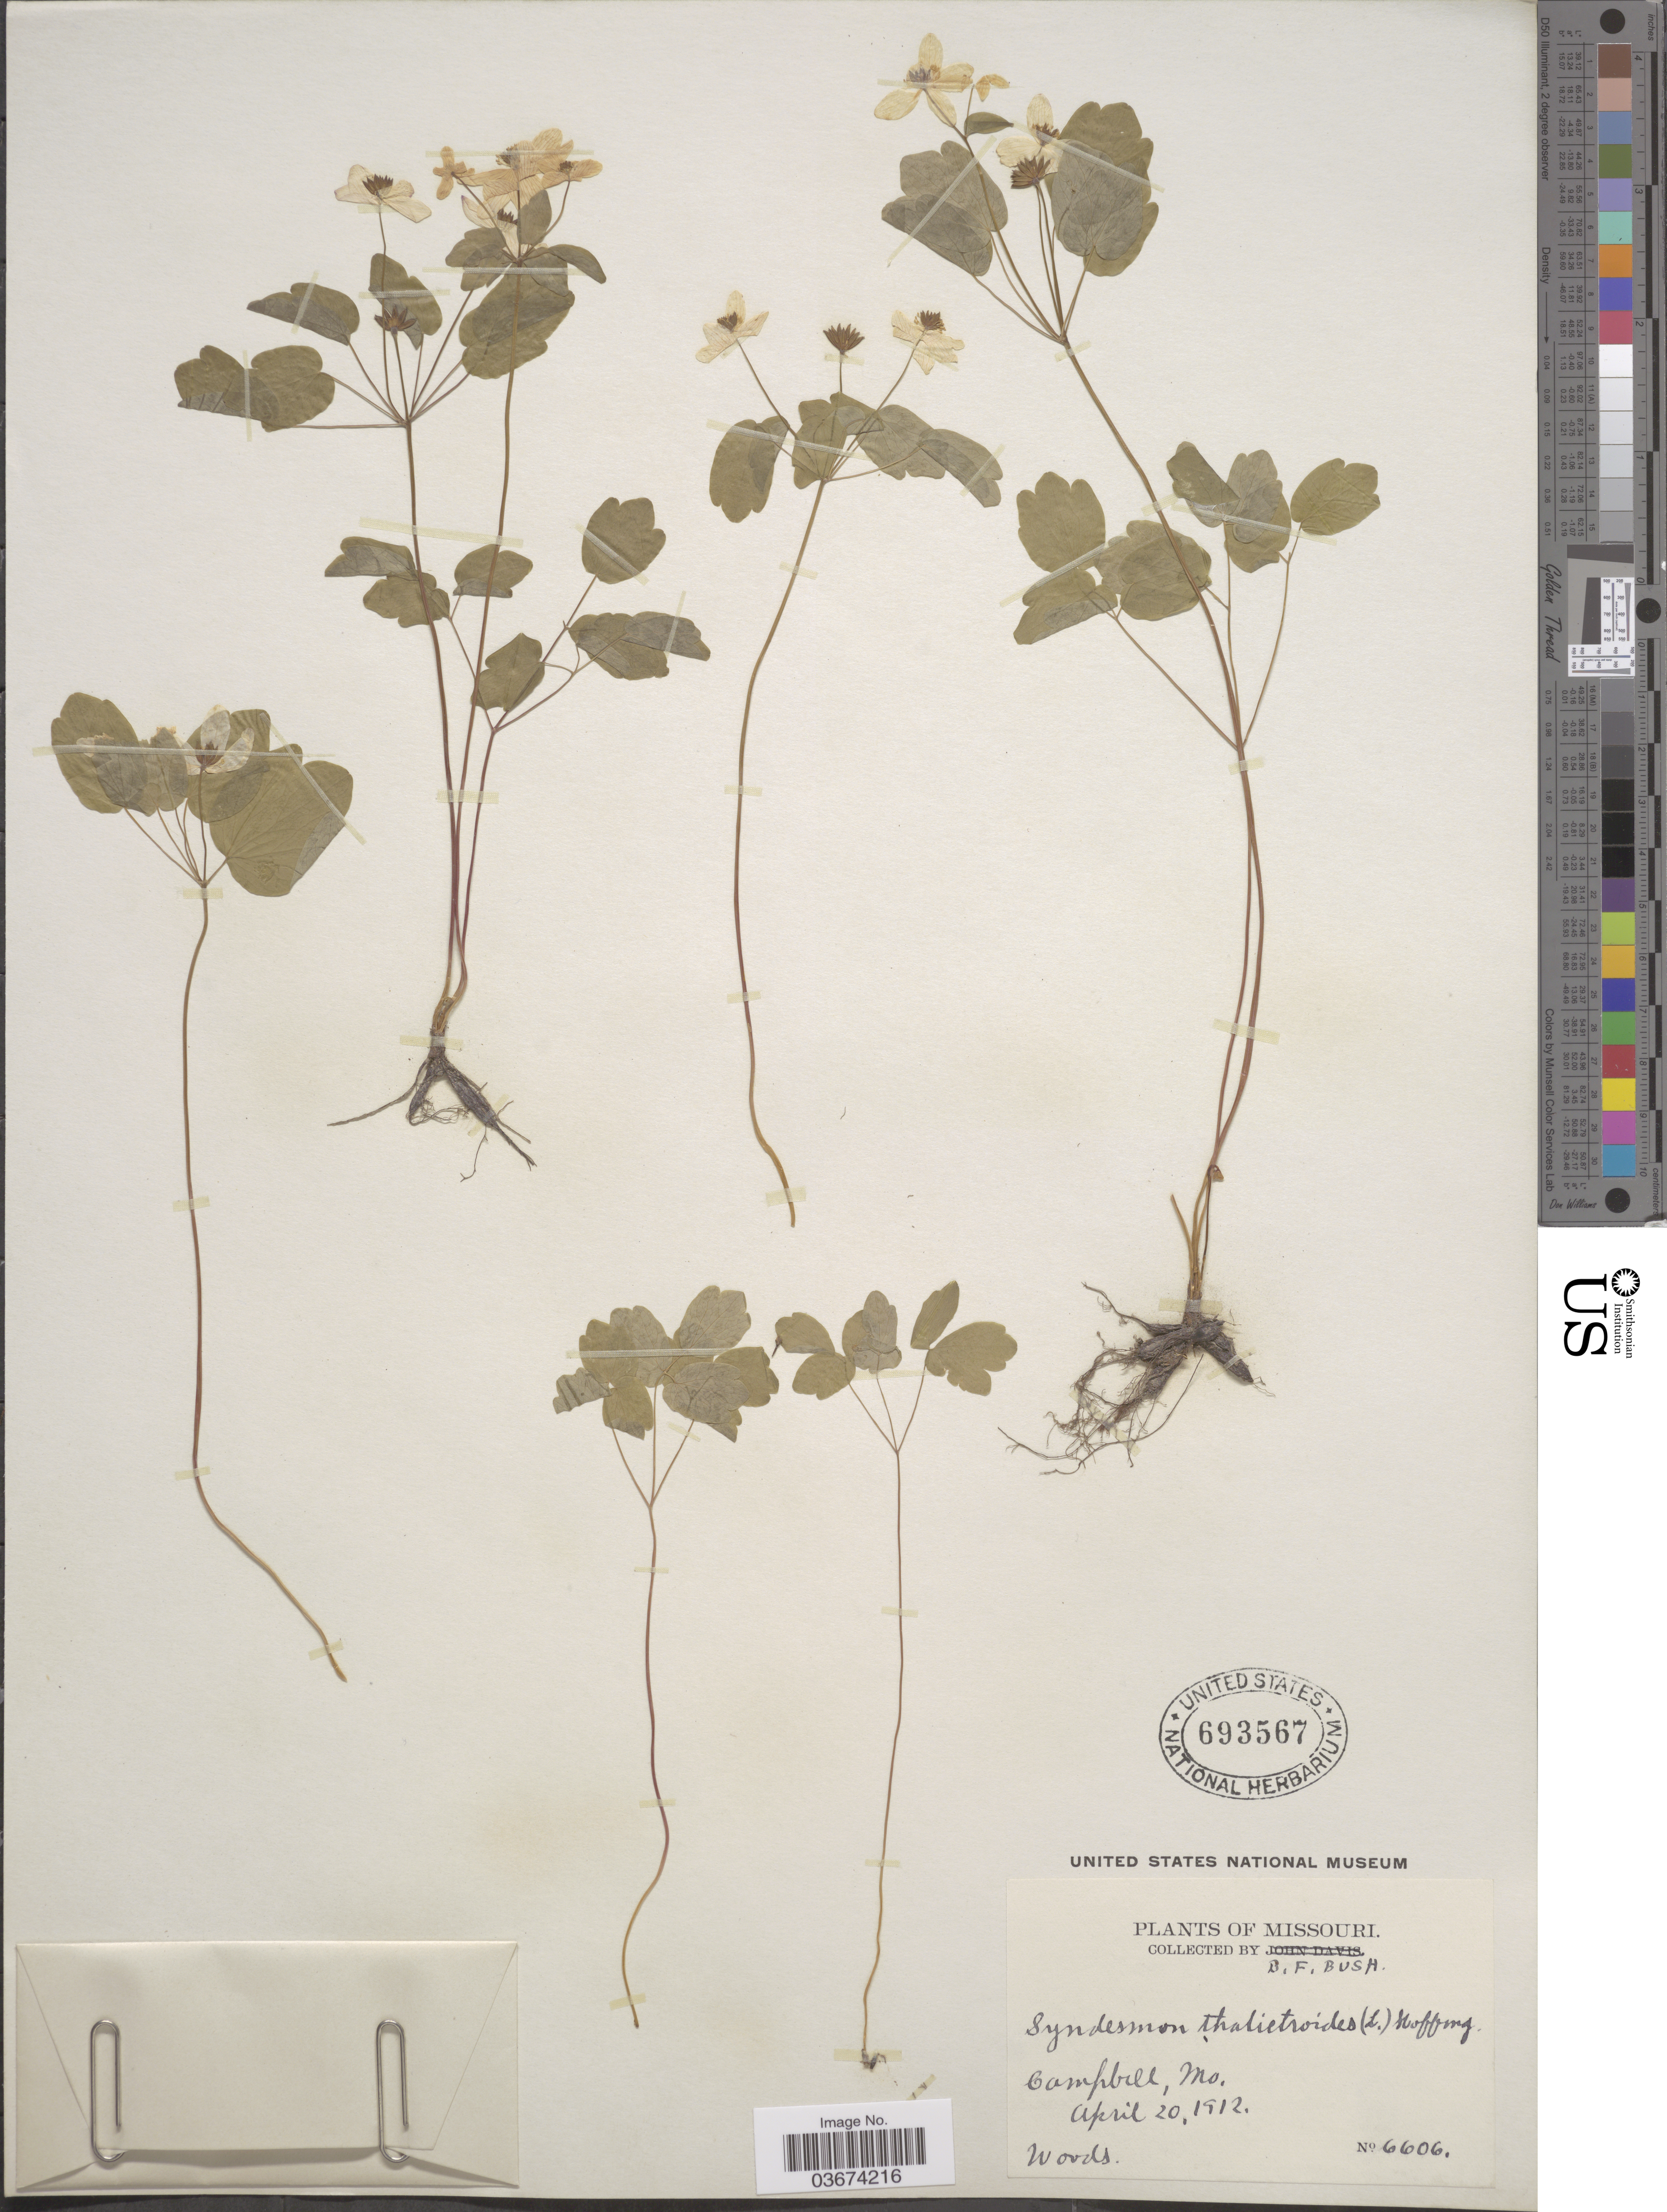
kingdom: Plantae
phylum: Tracheophyta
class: Magnoliopsida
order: Ranunculales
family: Ranunculaceae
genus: Thalictrum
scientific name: Thalictrum thalictroides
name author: (L.) A.J. Eames & B. Boivin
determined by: Strong, M. T., (US), Smithsonian Institution - National Museum of Natural History (UNITED STATES)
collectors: B. F. Bush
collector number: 6606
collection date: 1912-04-20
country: United States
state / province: Missouri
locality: Campbell.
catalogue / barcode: US 693567